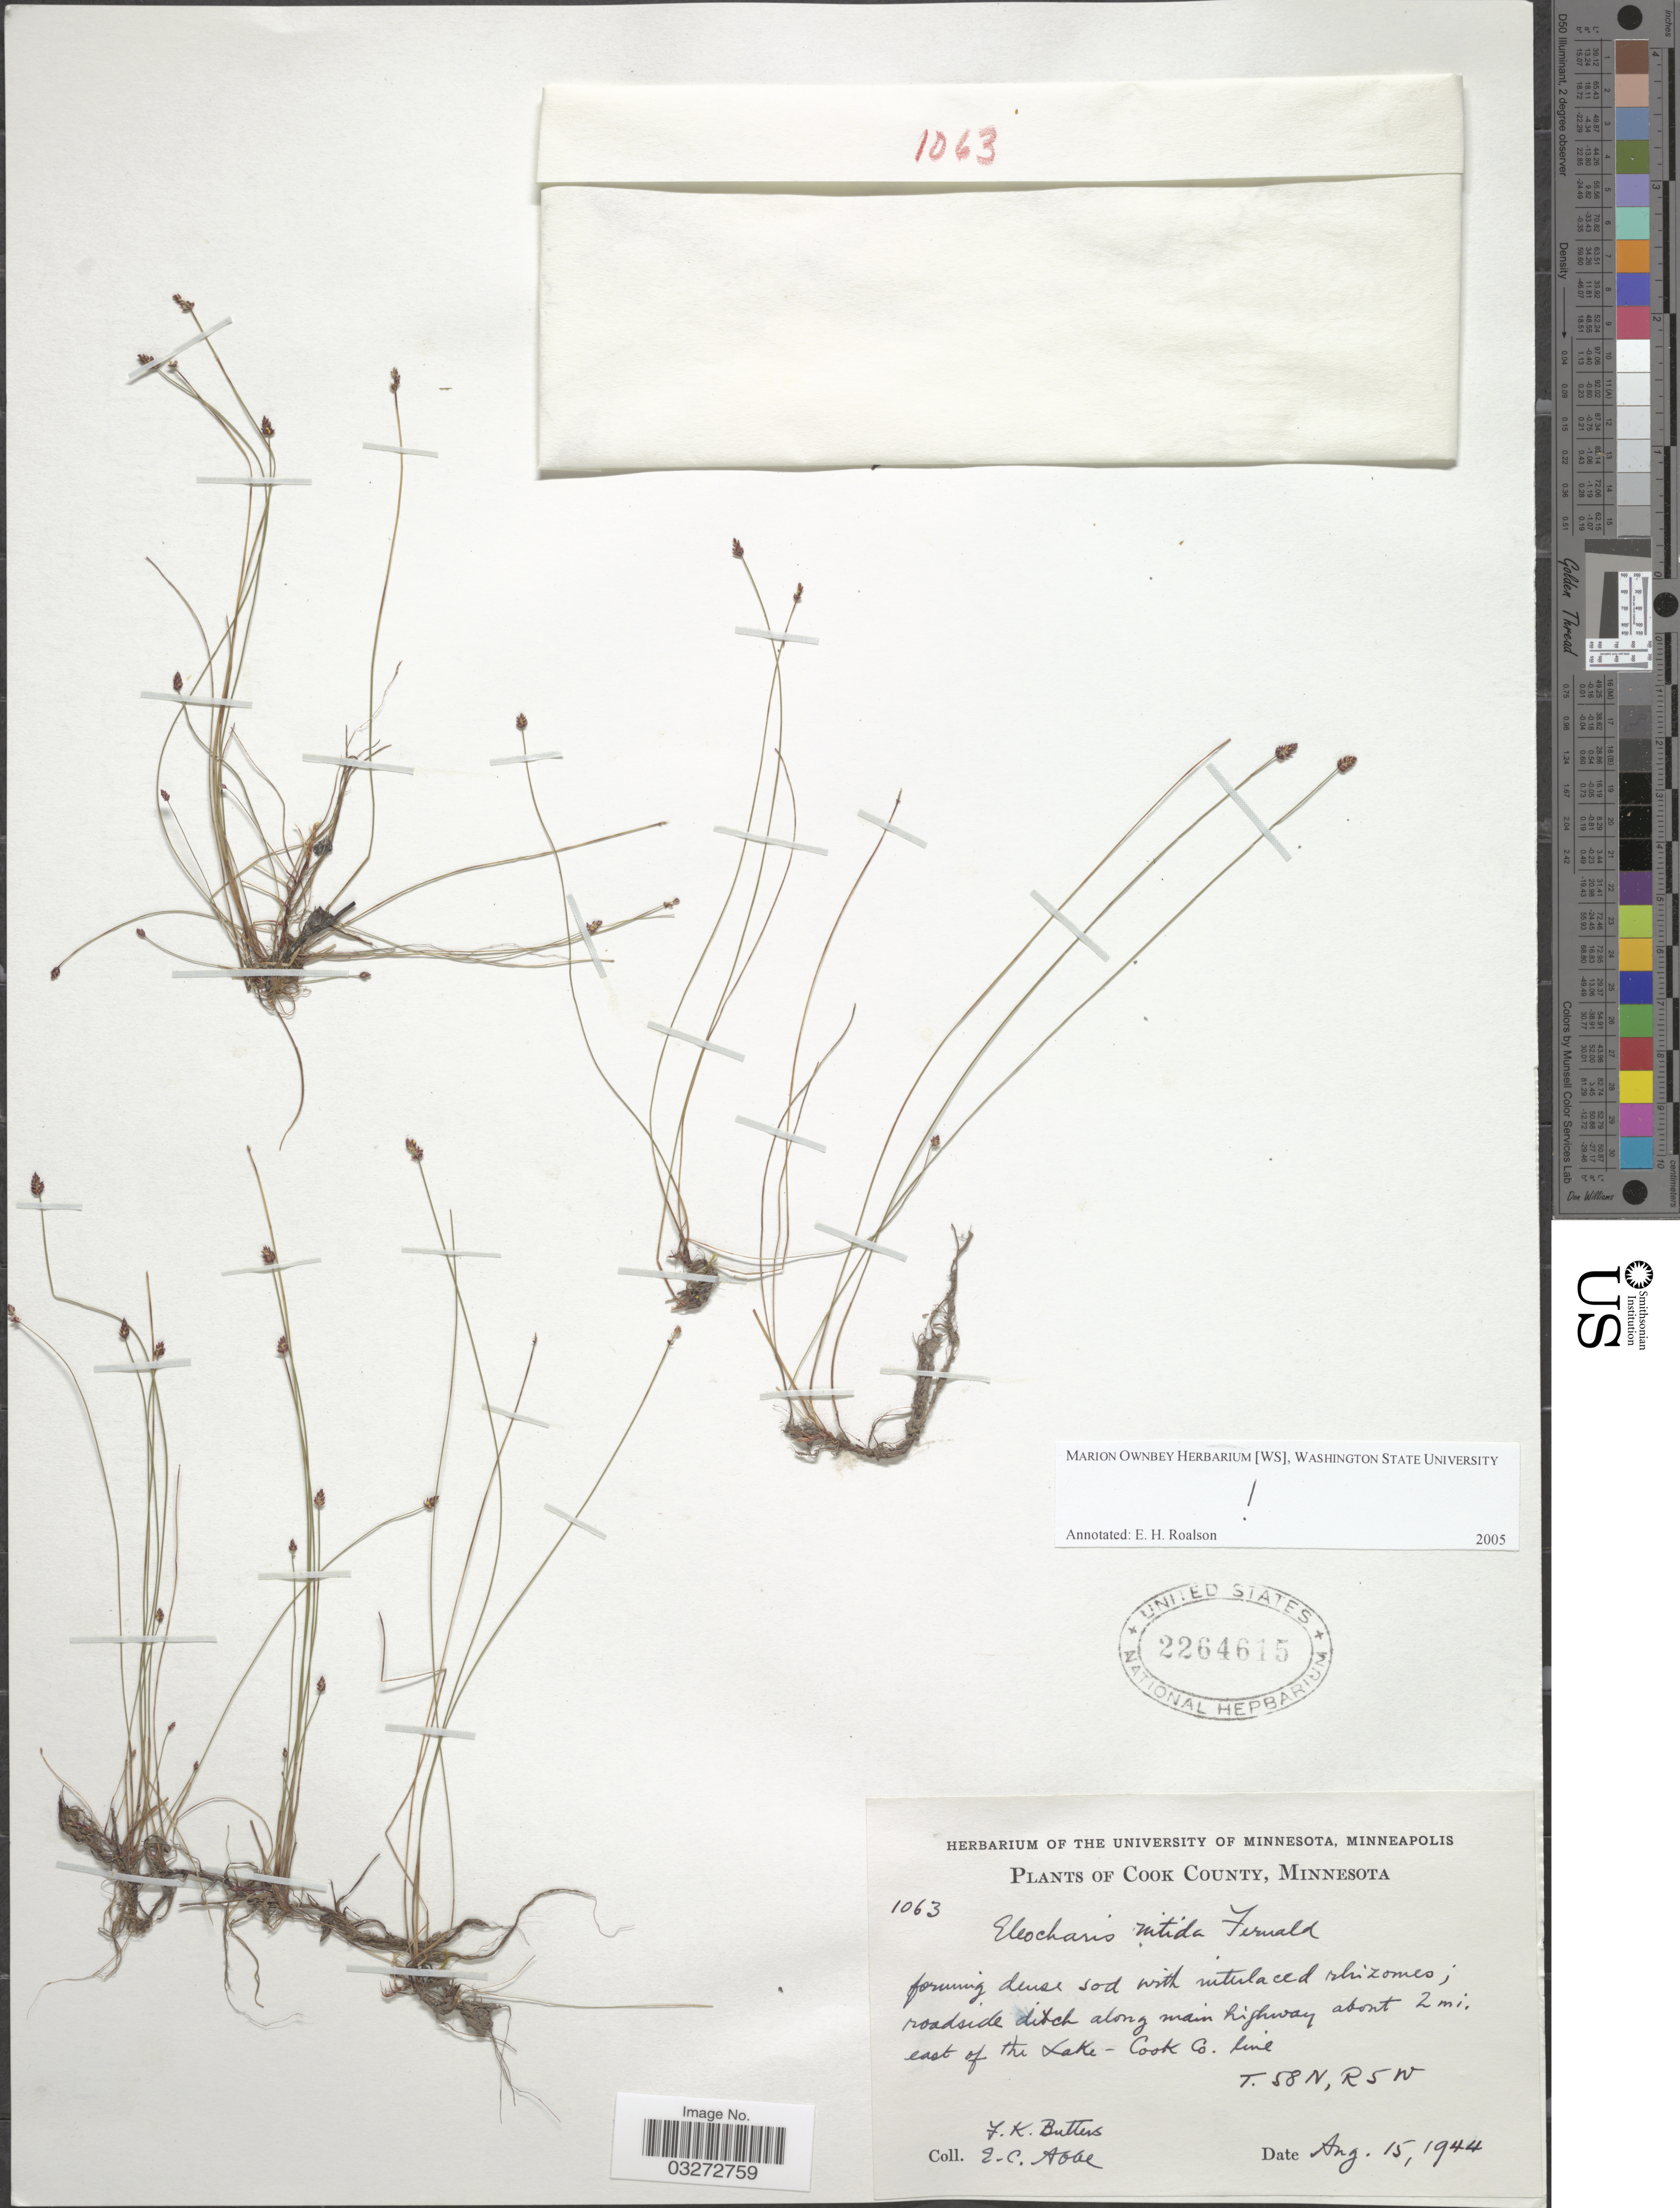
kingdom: Plantae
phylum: Tracheophyta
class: Liliopsida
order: Poales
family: Cyperaceae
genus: Eleocharis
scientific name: Eleocharis nitida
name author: Fernald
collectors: F. K. Butters & E. C. Abbe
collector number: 1063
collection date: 1944-08-15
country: United States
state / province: Minnesota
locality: Cook County. Roadside ditch along main highway about 2 mi. east of the Lake - Cook Co. line. T. 58 N, R 5 W.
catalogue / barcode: US 2264615